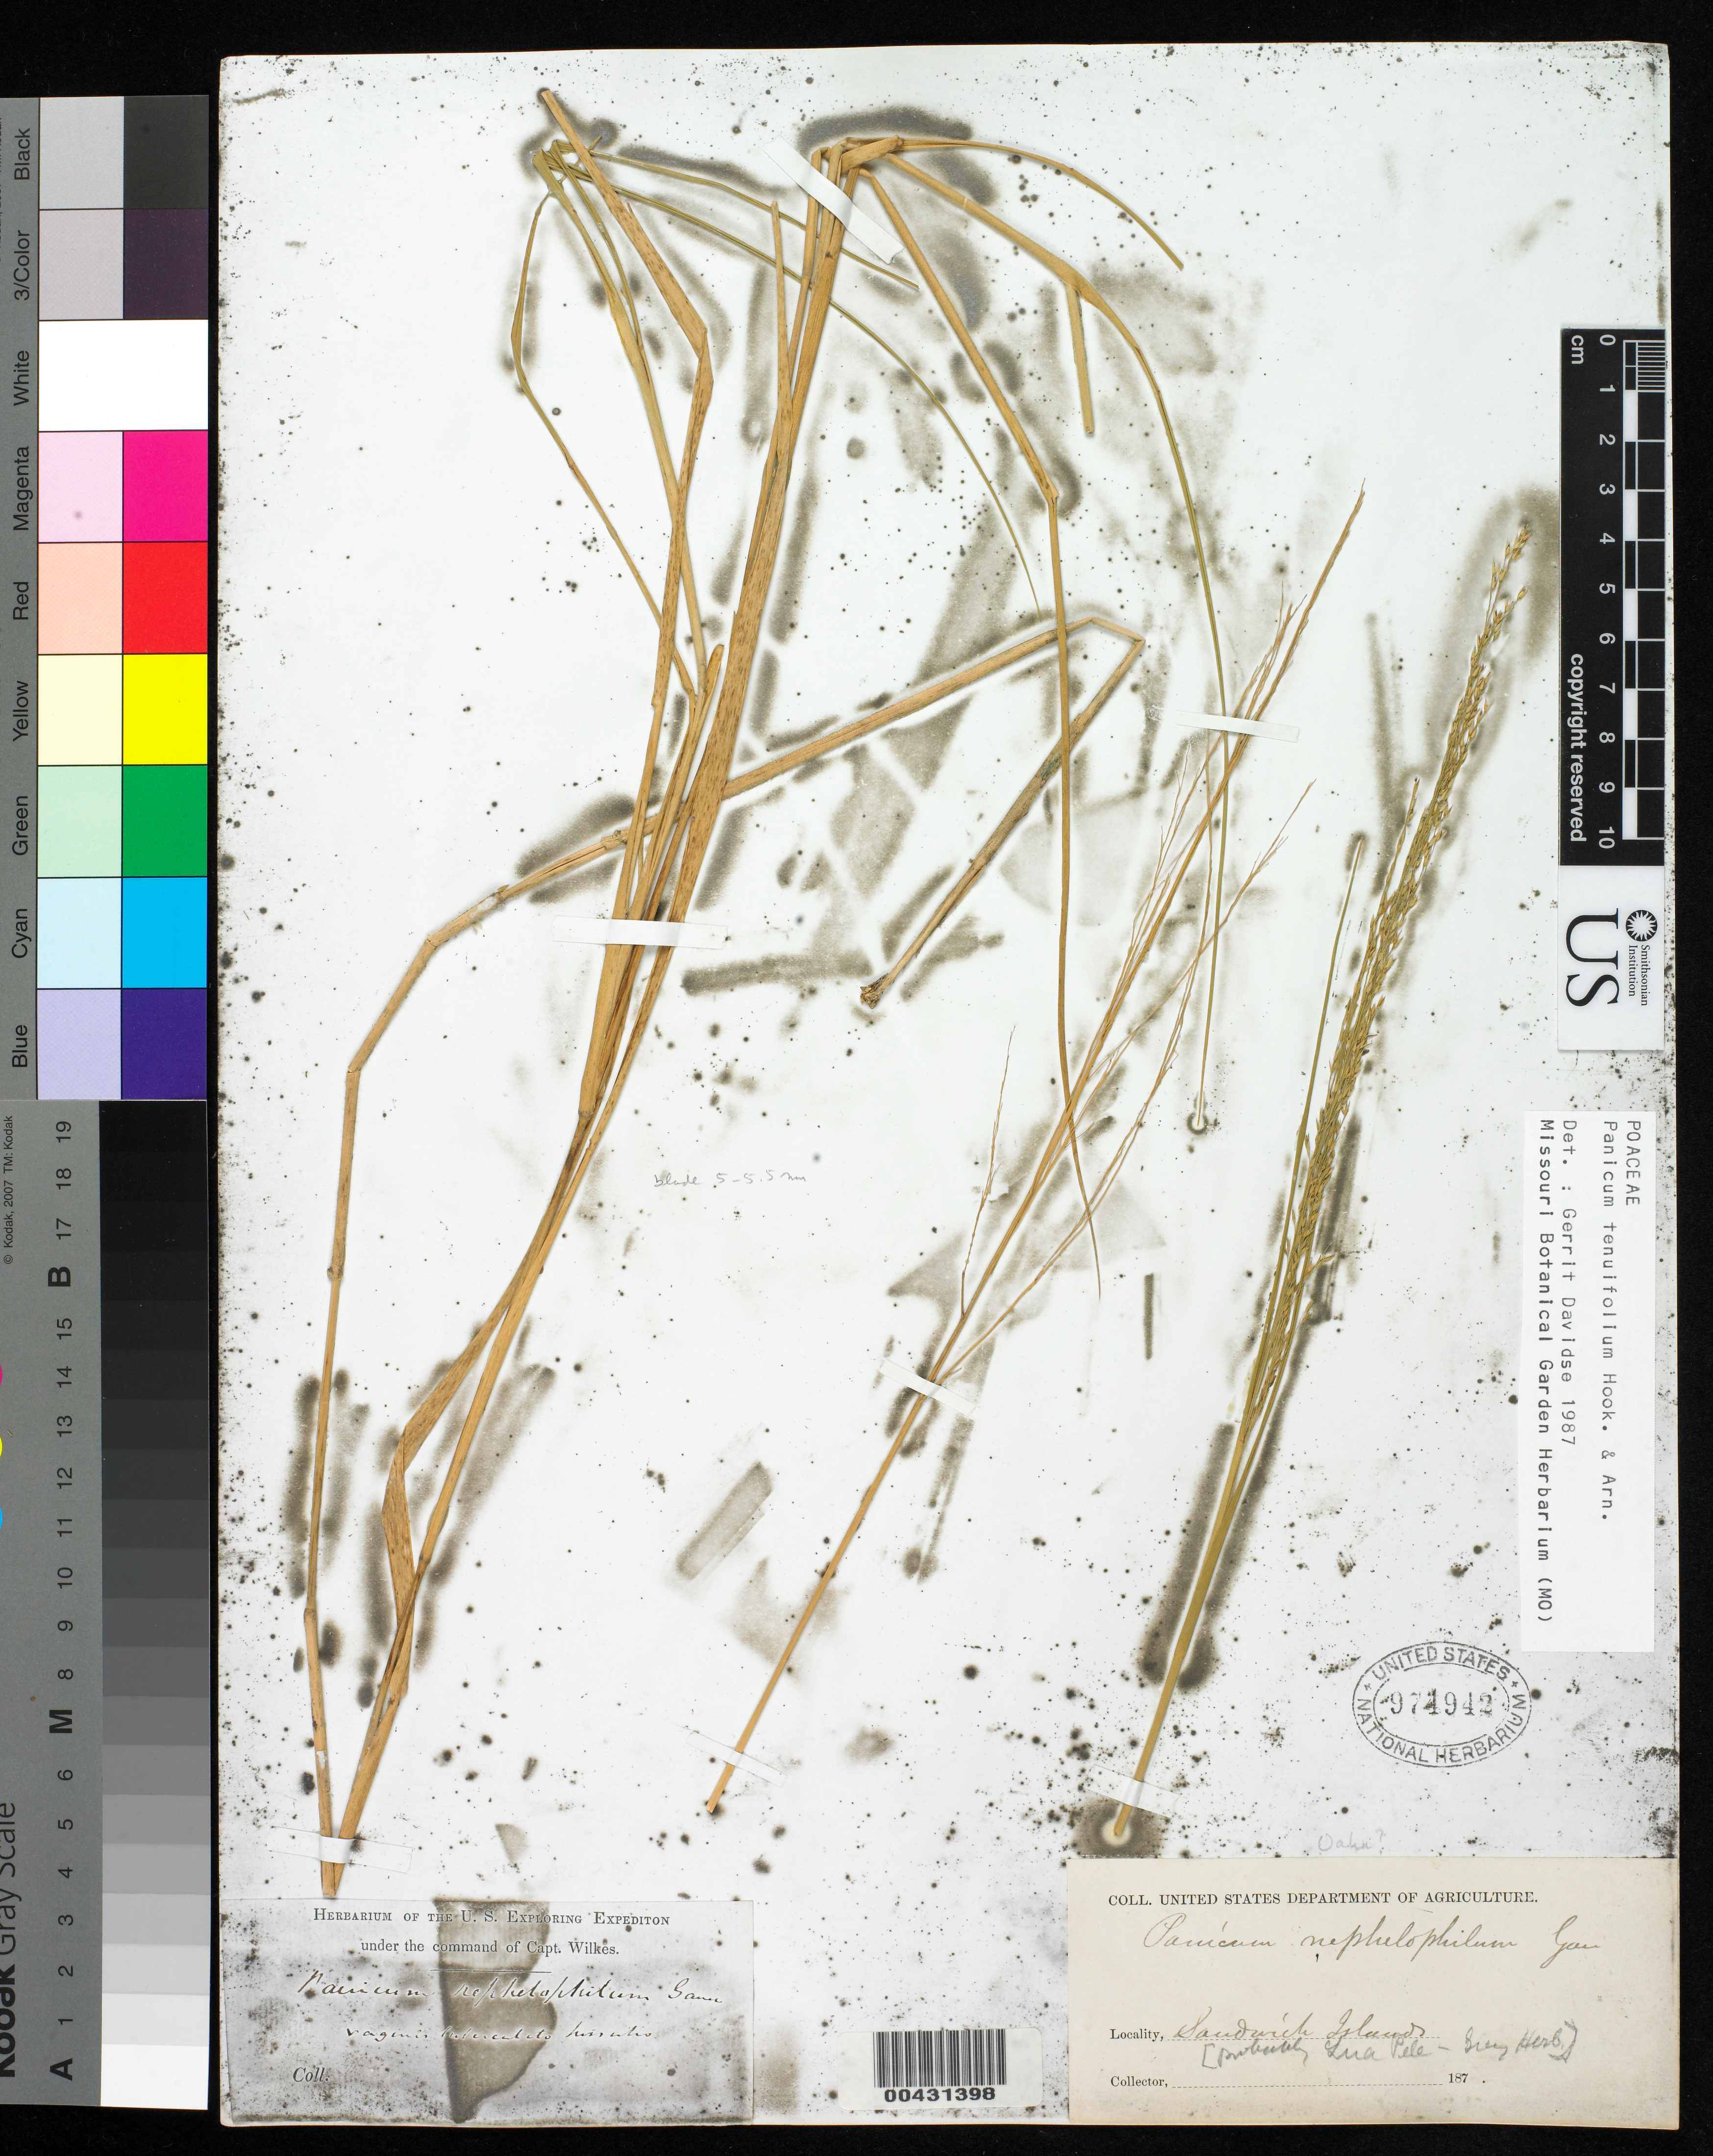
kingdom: Plantae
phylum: Tracheophyta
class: Liliopsida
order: Poales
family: Poaceae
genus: Panicum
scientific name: Panicum tenuifolium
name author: Hook. & Arn.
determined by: Davidse, Gerrit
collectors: Wilkes Explor. Exped.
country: United States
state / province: Hawaii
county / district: Hawaii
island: Hawaii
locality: Sandwich Islands: Lua Pele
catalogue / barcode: US 974942